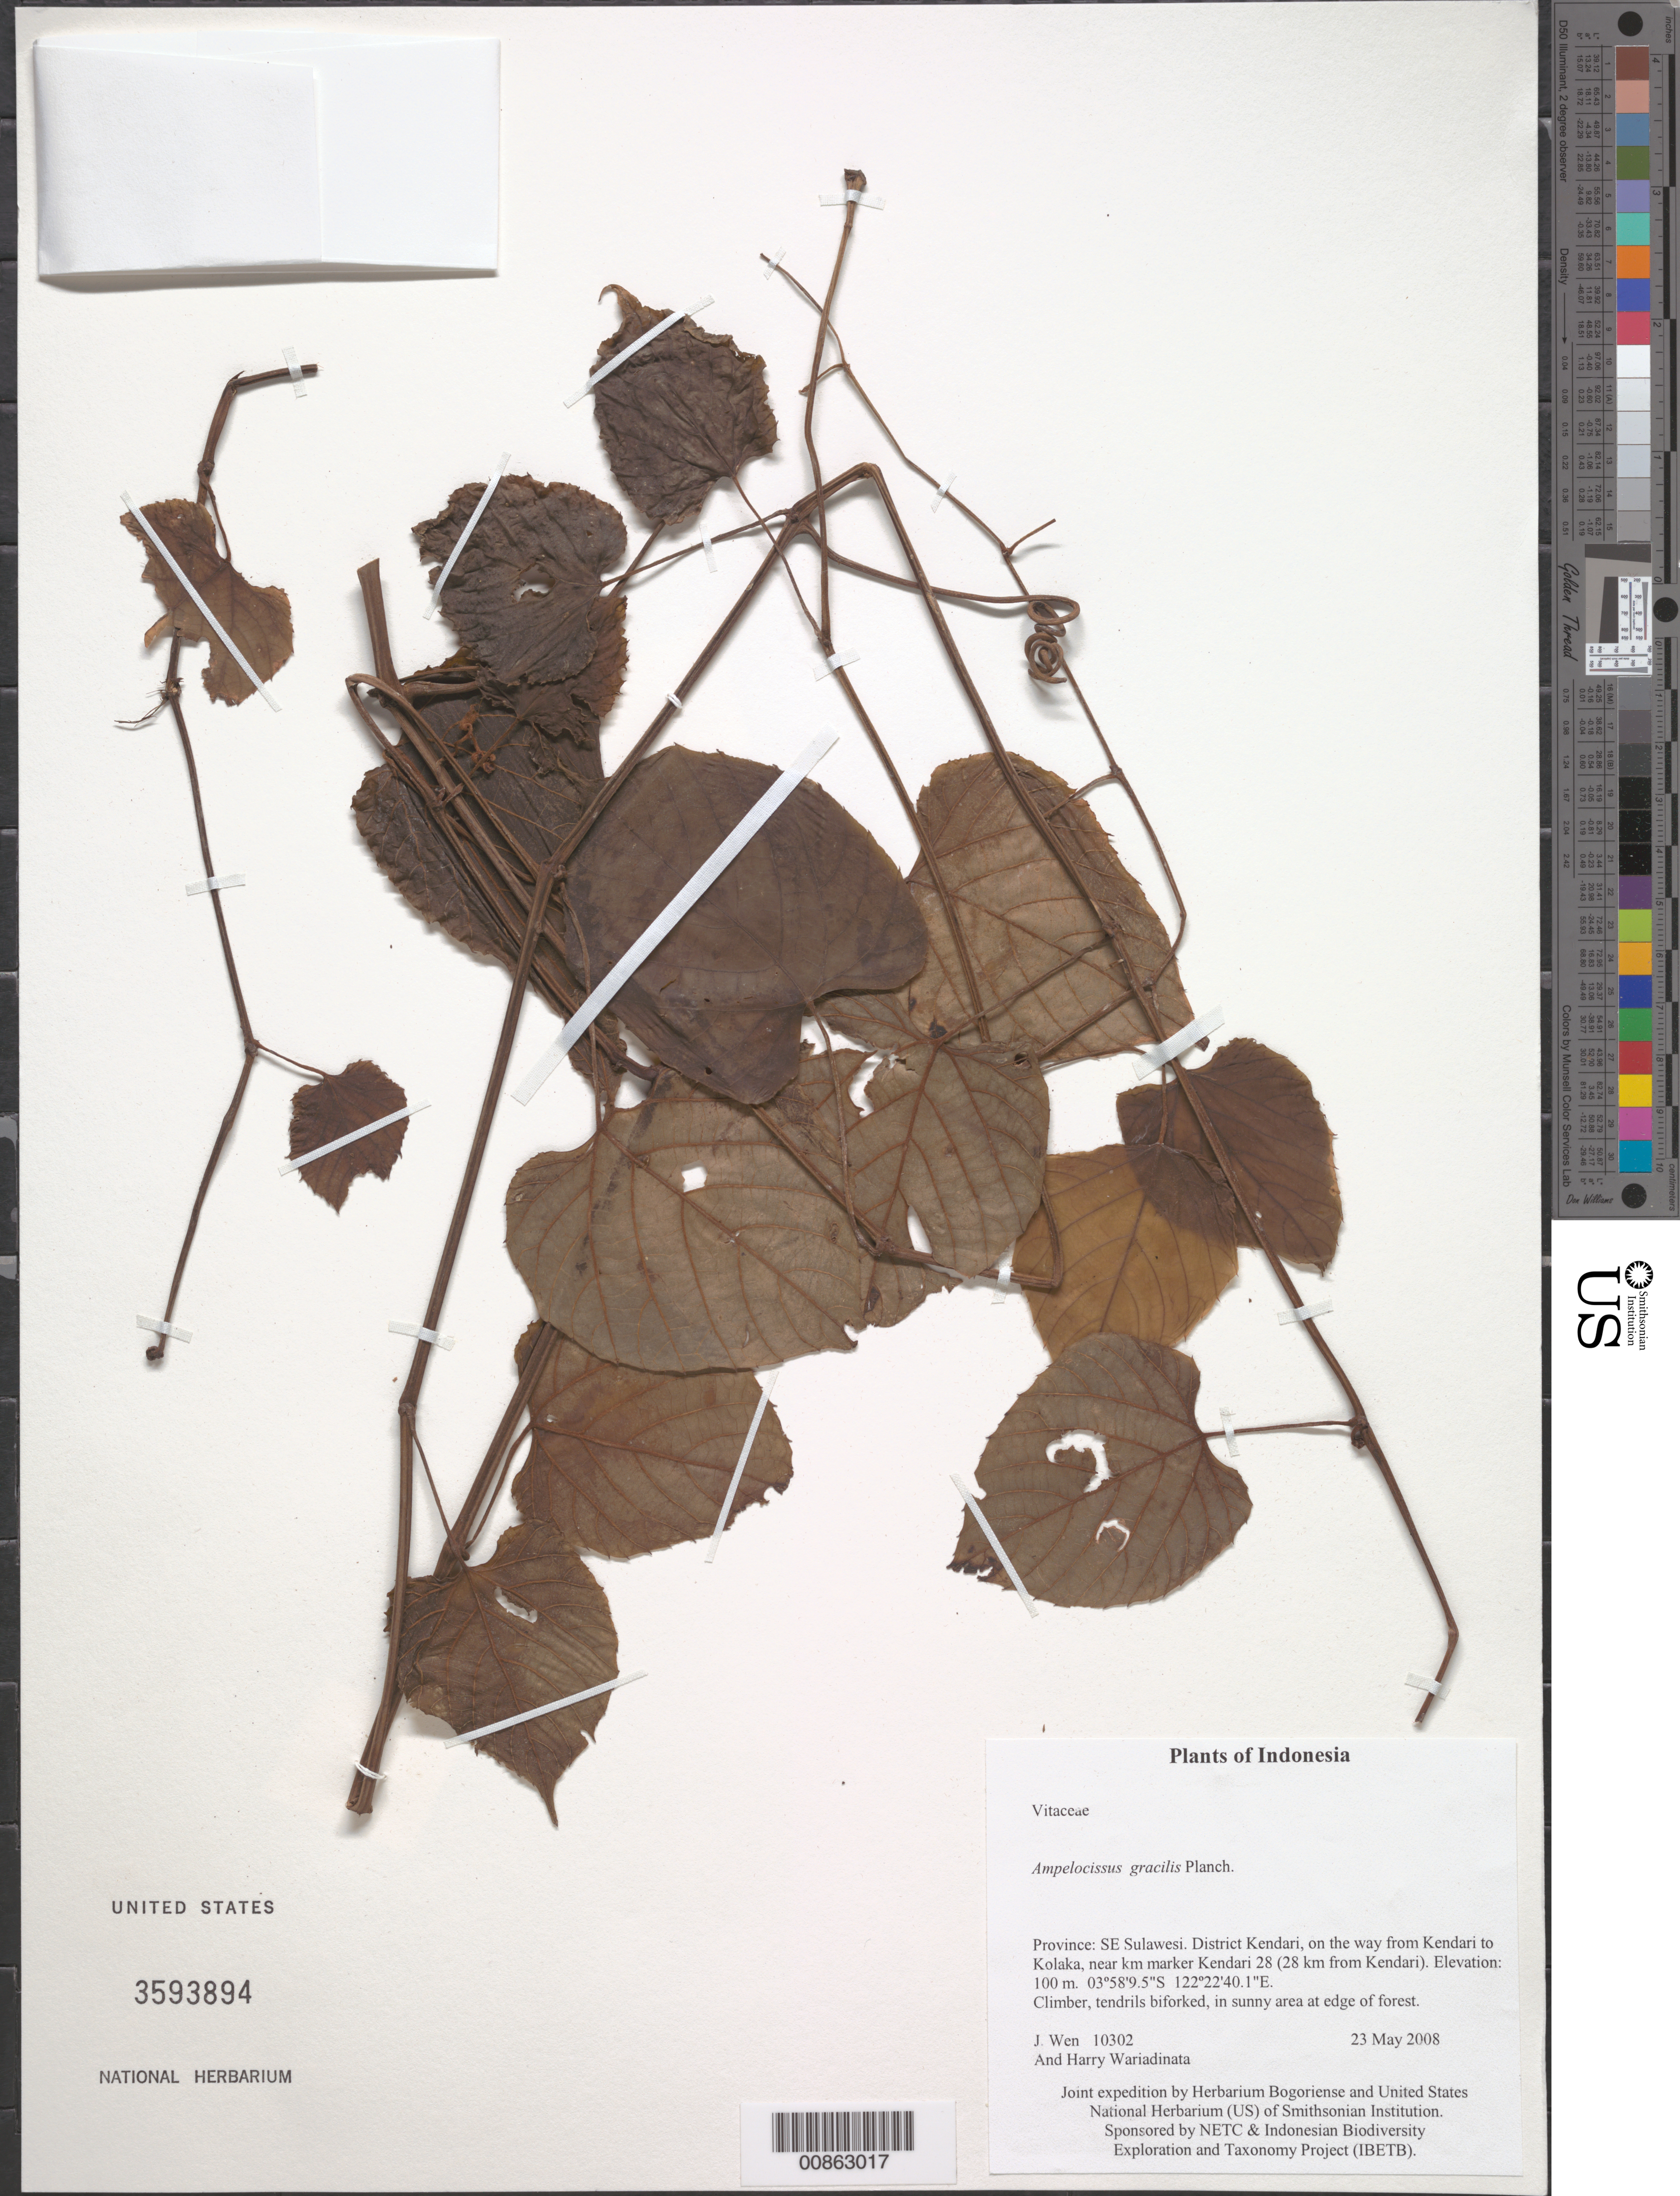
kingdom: Plantae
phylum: Tracheophyta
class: Magnoliopsida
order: Vitales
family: Vitaceae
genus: Ampelocissus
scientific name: Ampelocissus gracilis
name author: Planch.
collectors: J. Wen & H. Wariadinata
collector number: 10302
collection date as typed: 23 May 2008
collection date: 2008-05-23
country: Indonesia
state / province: Sulawesi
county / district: Sulawesi Tenggara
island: Sulawesi [Celebes]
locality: District Kendari, on the way from Kendari to Kolaka, near km marker Kendari 28 (28 km from Kendari).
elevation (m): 100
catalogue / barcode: US 3593894